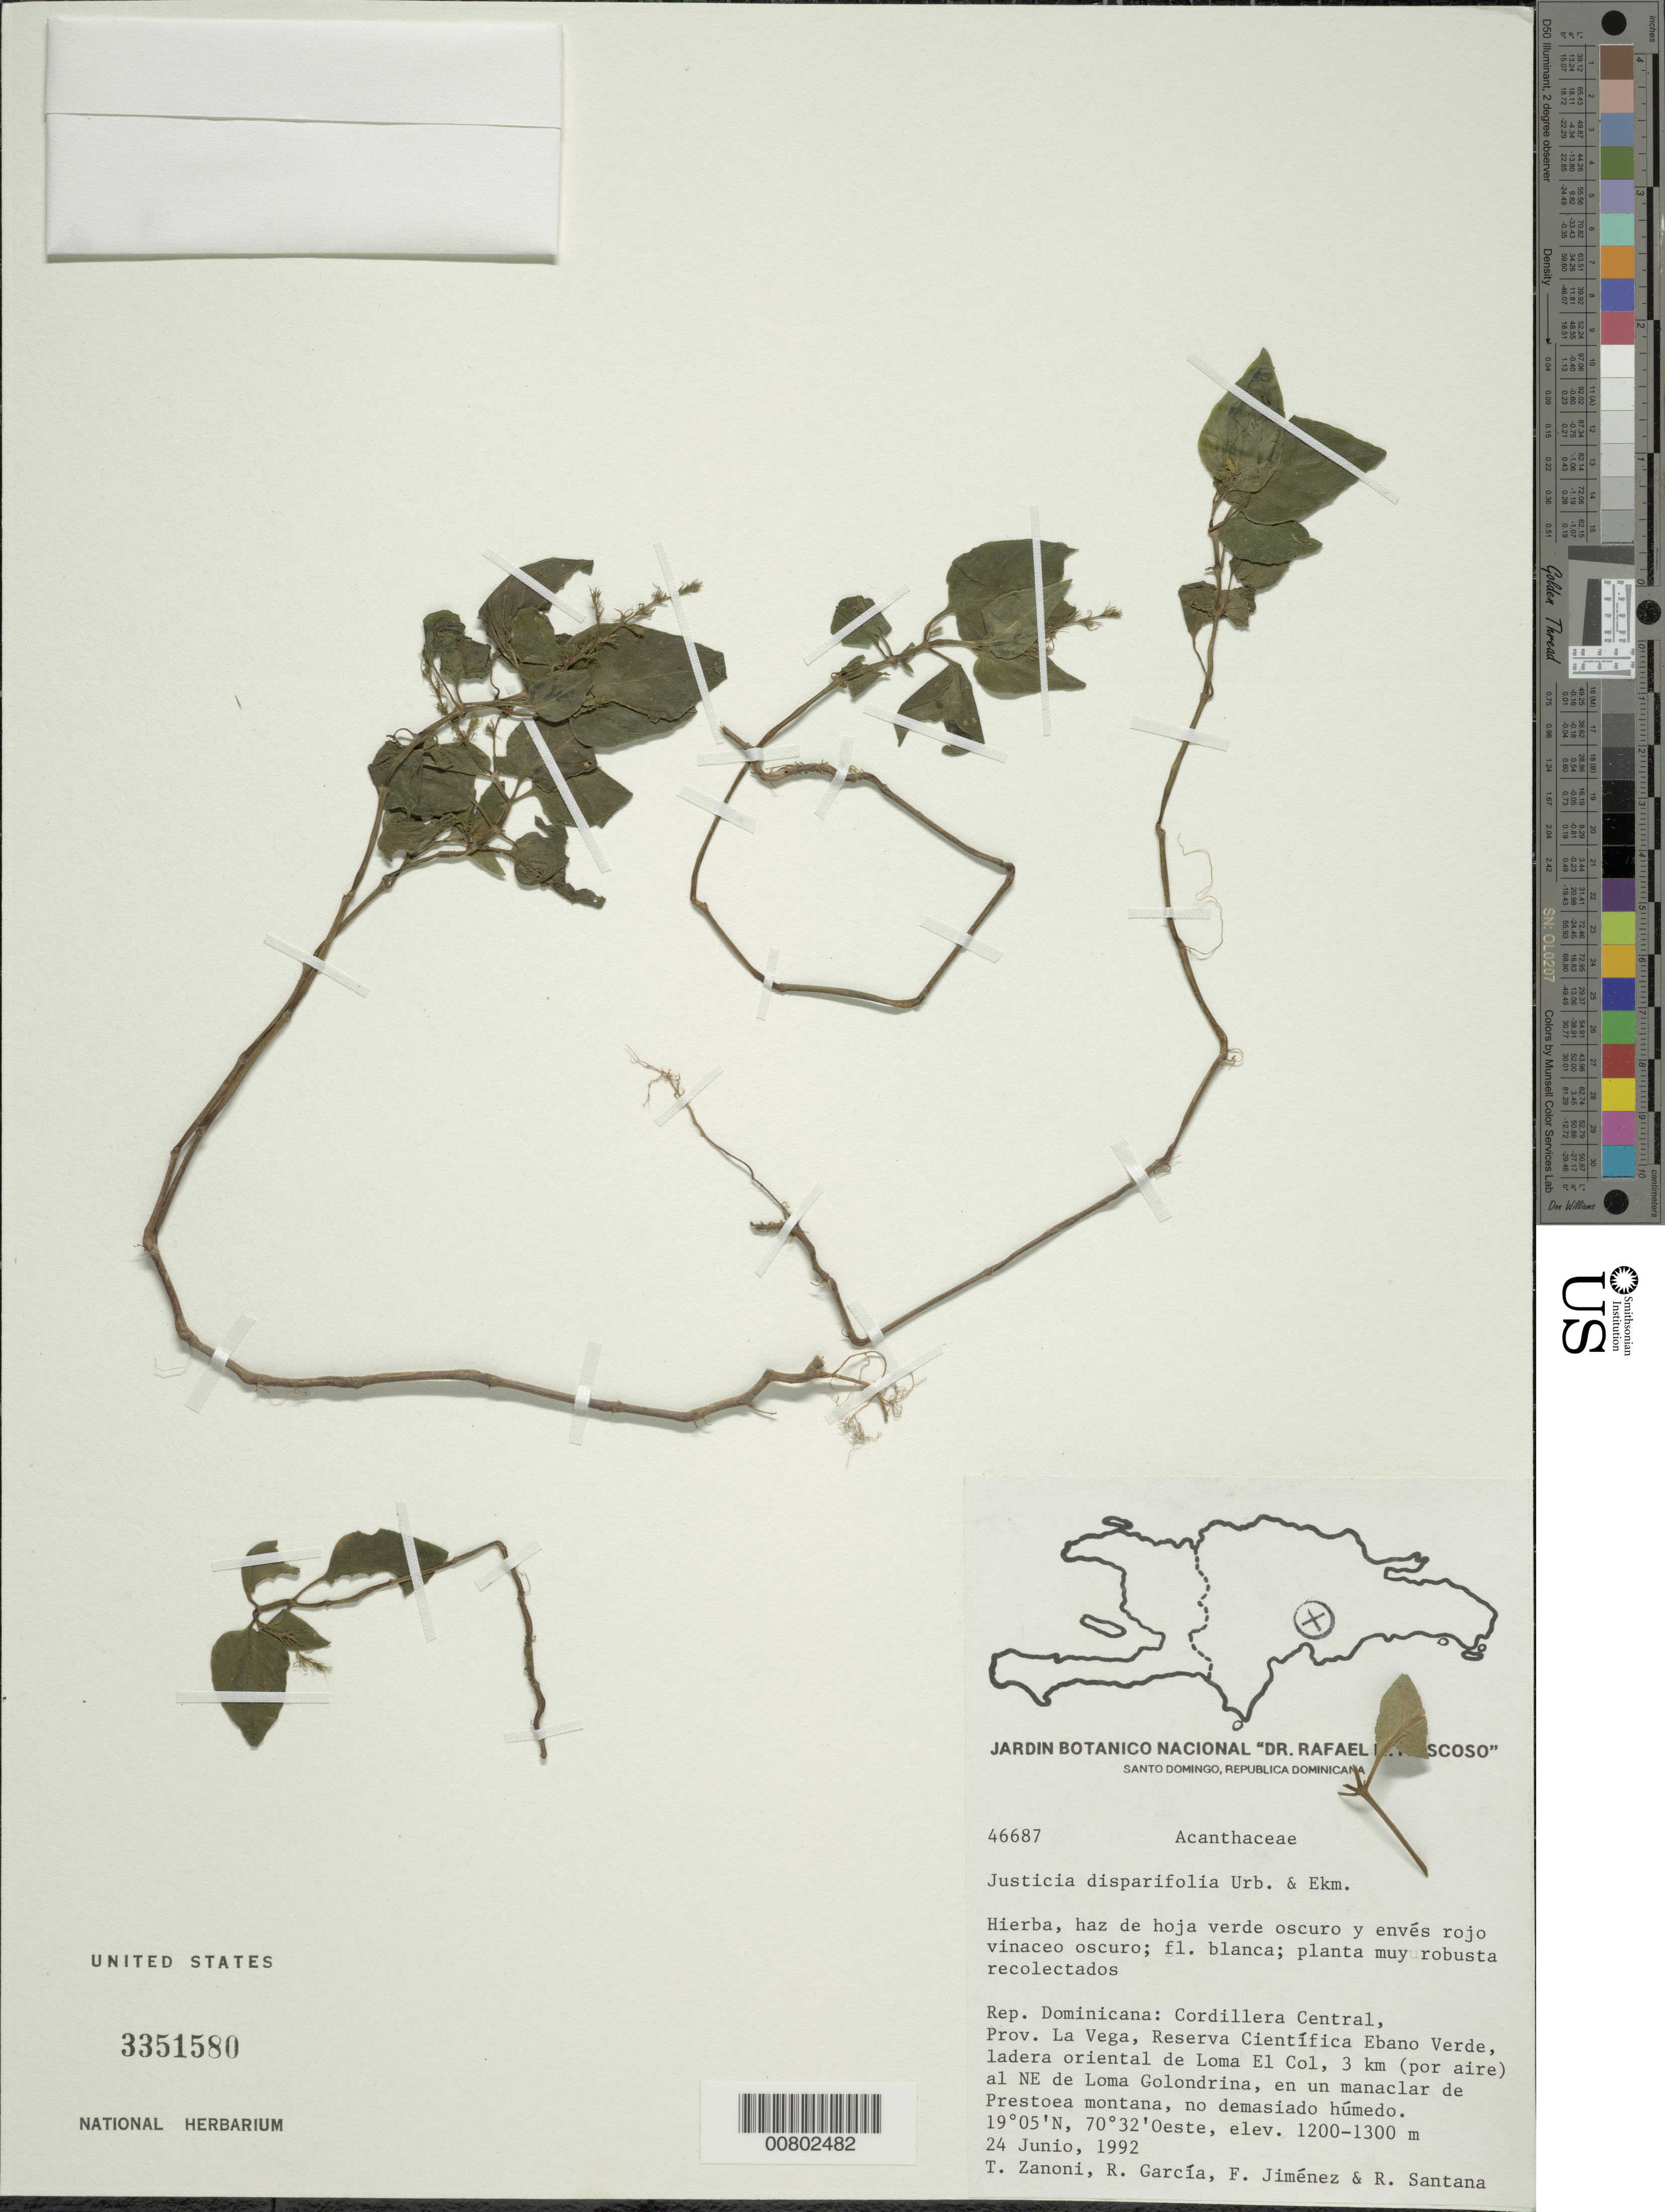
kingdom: Plantae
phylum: Tracheophyta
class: Magnoliopsida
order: Lamiales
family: Acanthaceae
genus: Justicia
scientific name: Justicia disparifolia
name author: Urb. & Ekman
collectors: T. A. Zanoni, R. G. García, J. J. Jiménez Almonte & R. Santana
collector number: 46687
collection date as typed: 24 Jun 1992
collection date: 1992-06-24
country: Dominican Republic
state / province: La Vega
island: Hispaniola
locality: Cordillera Central; Reserva Científica Ebano Verde, ladera oriental de Loma El Col, 3 km (por aire) al NE de Loma Golondrina,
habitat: En un manaclar del Prestoea montana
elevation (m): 1200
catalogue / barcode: US 3351580